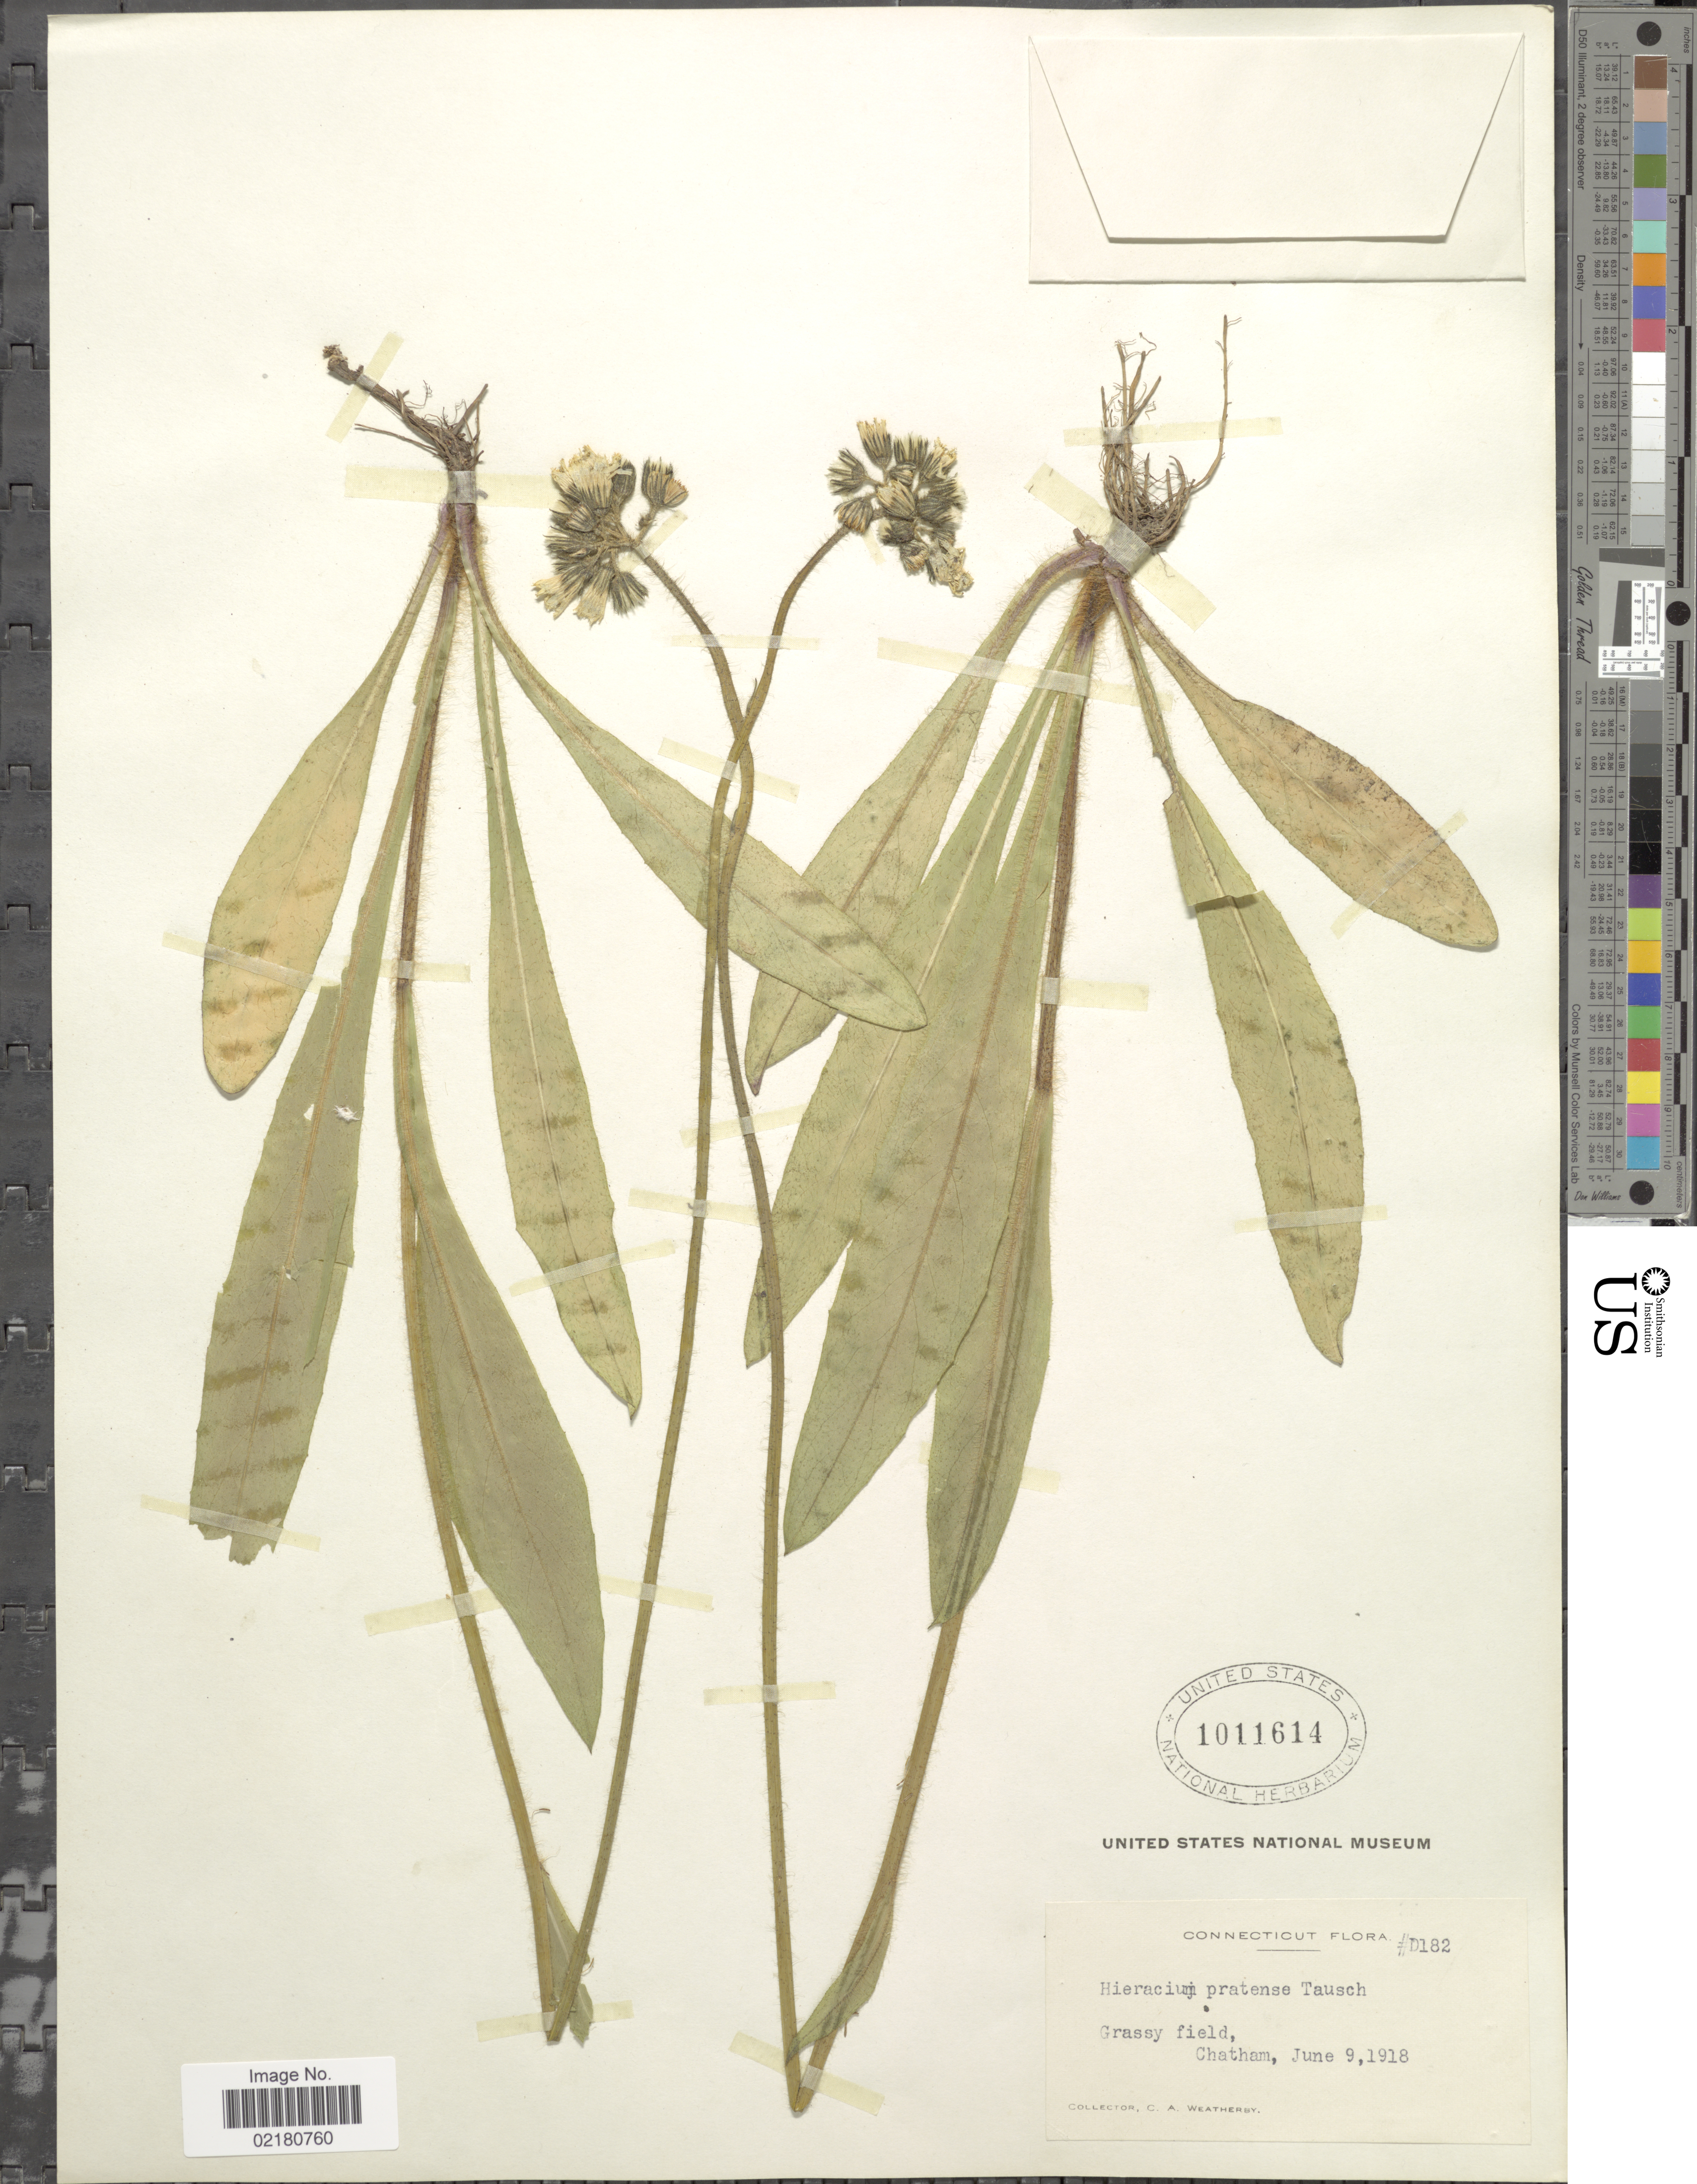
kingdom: Plantae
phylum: Tracheophyta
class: Magnoliopsida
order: Asterales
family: Asteraceae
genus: Pilosella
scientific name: Pilosella caespitosa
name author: (Dumort.) P. D. Sell & C. West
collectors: C. A. Weatherby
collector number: d182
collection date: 1918-06-09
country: New Zealand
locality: Grassy field, Chatham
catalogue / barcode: US 1011614